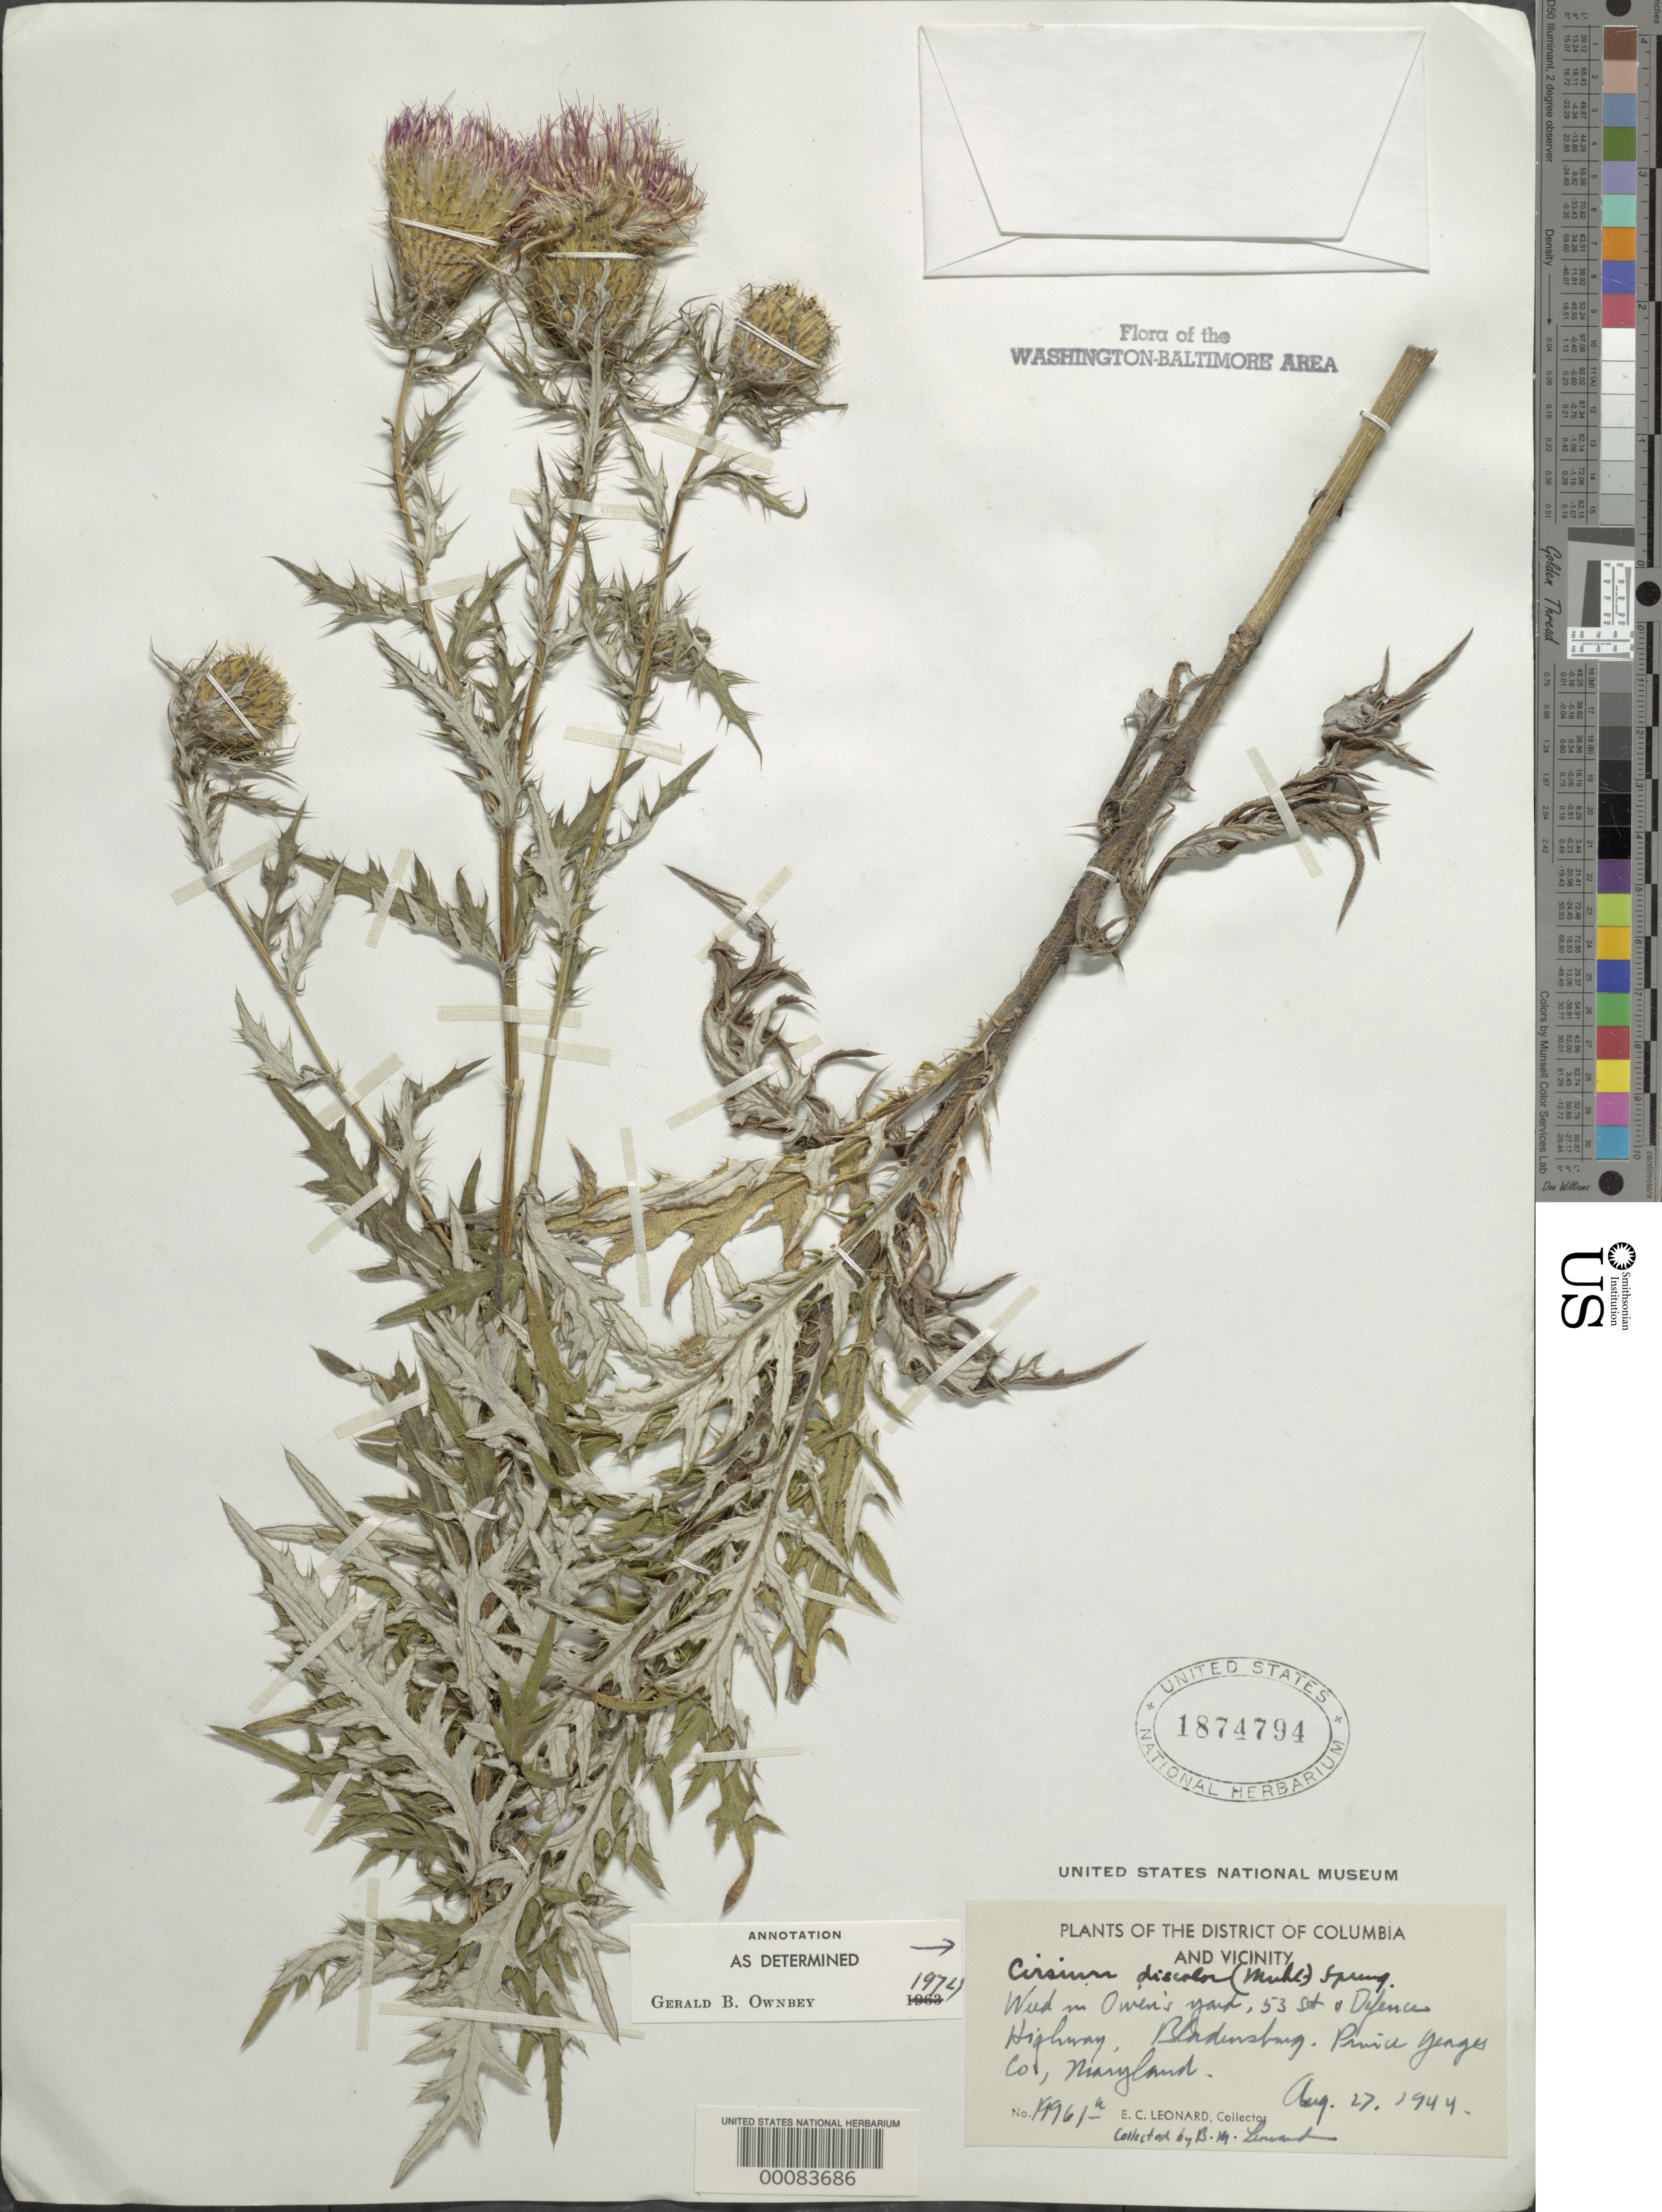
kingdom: Plantae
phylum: Tracheophyta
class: Magnoliopsida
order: Asterales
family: Asteraceae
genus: Cirsium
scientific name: Cirsium discolor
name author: (Muhl. ex Willd.) Spreng.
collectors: G. M. Leonard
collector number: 19961A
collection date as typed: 27 Aug 1944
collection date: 1944-08-27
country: United States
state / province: Maryland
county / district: Prince George's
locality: Bladensburg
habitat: Yard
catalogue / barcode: US 1874794